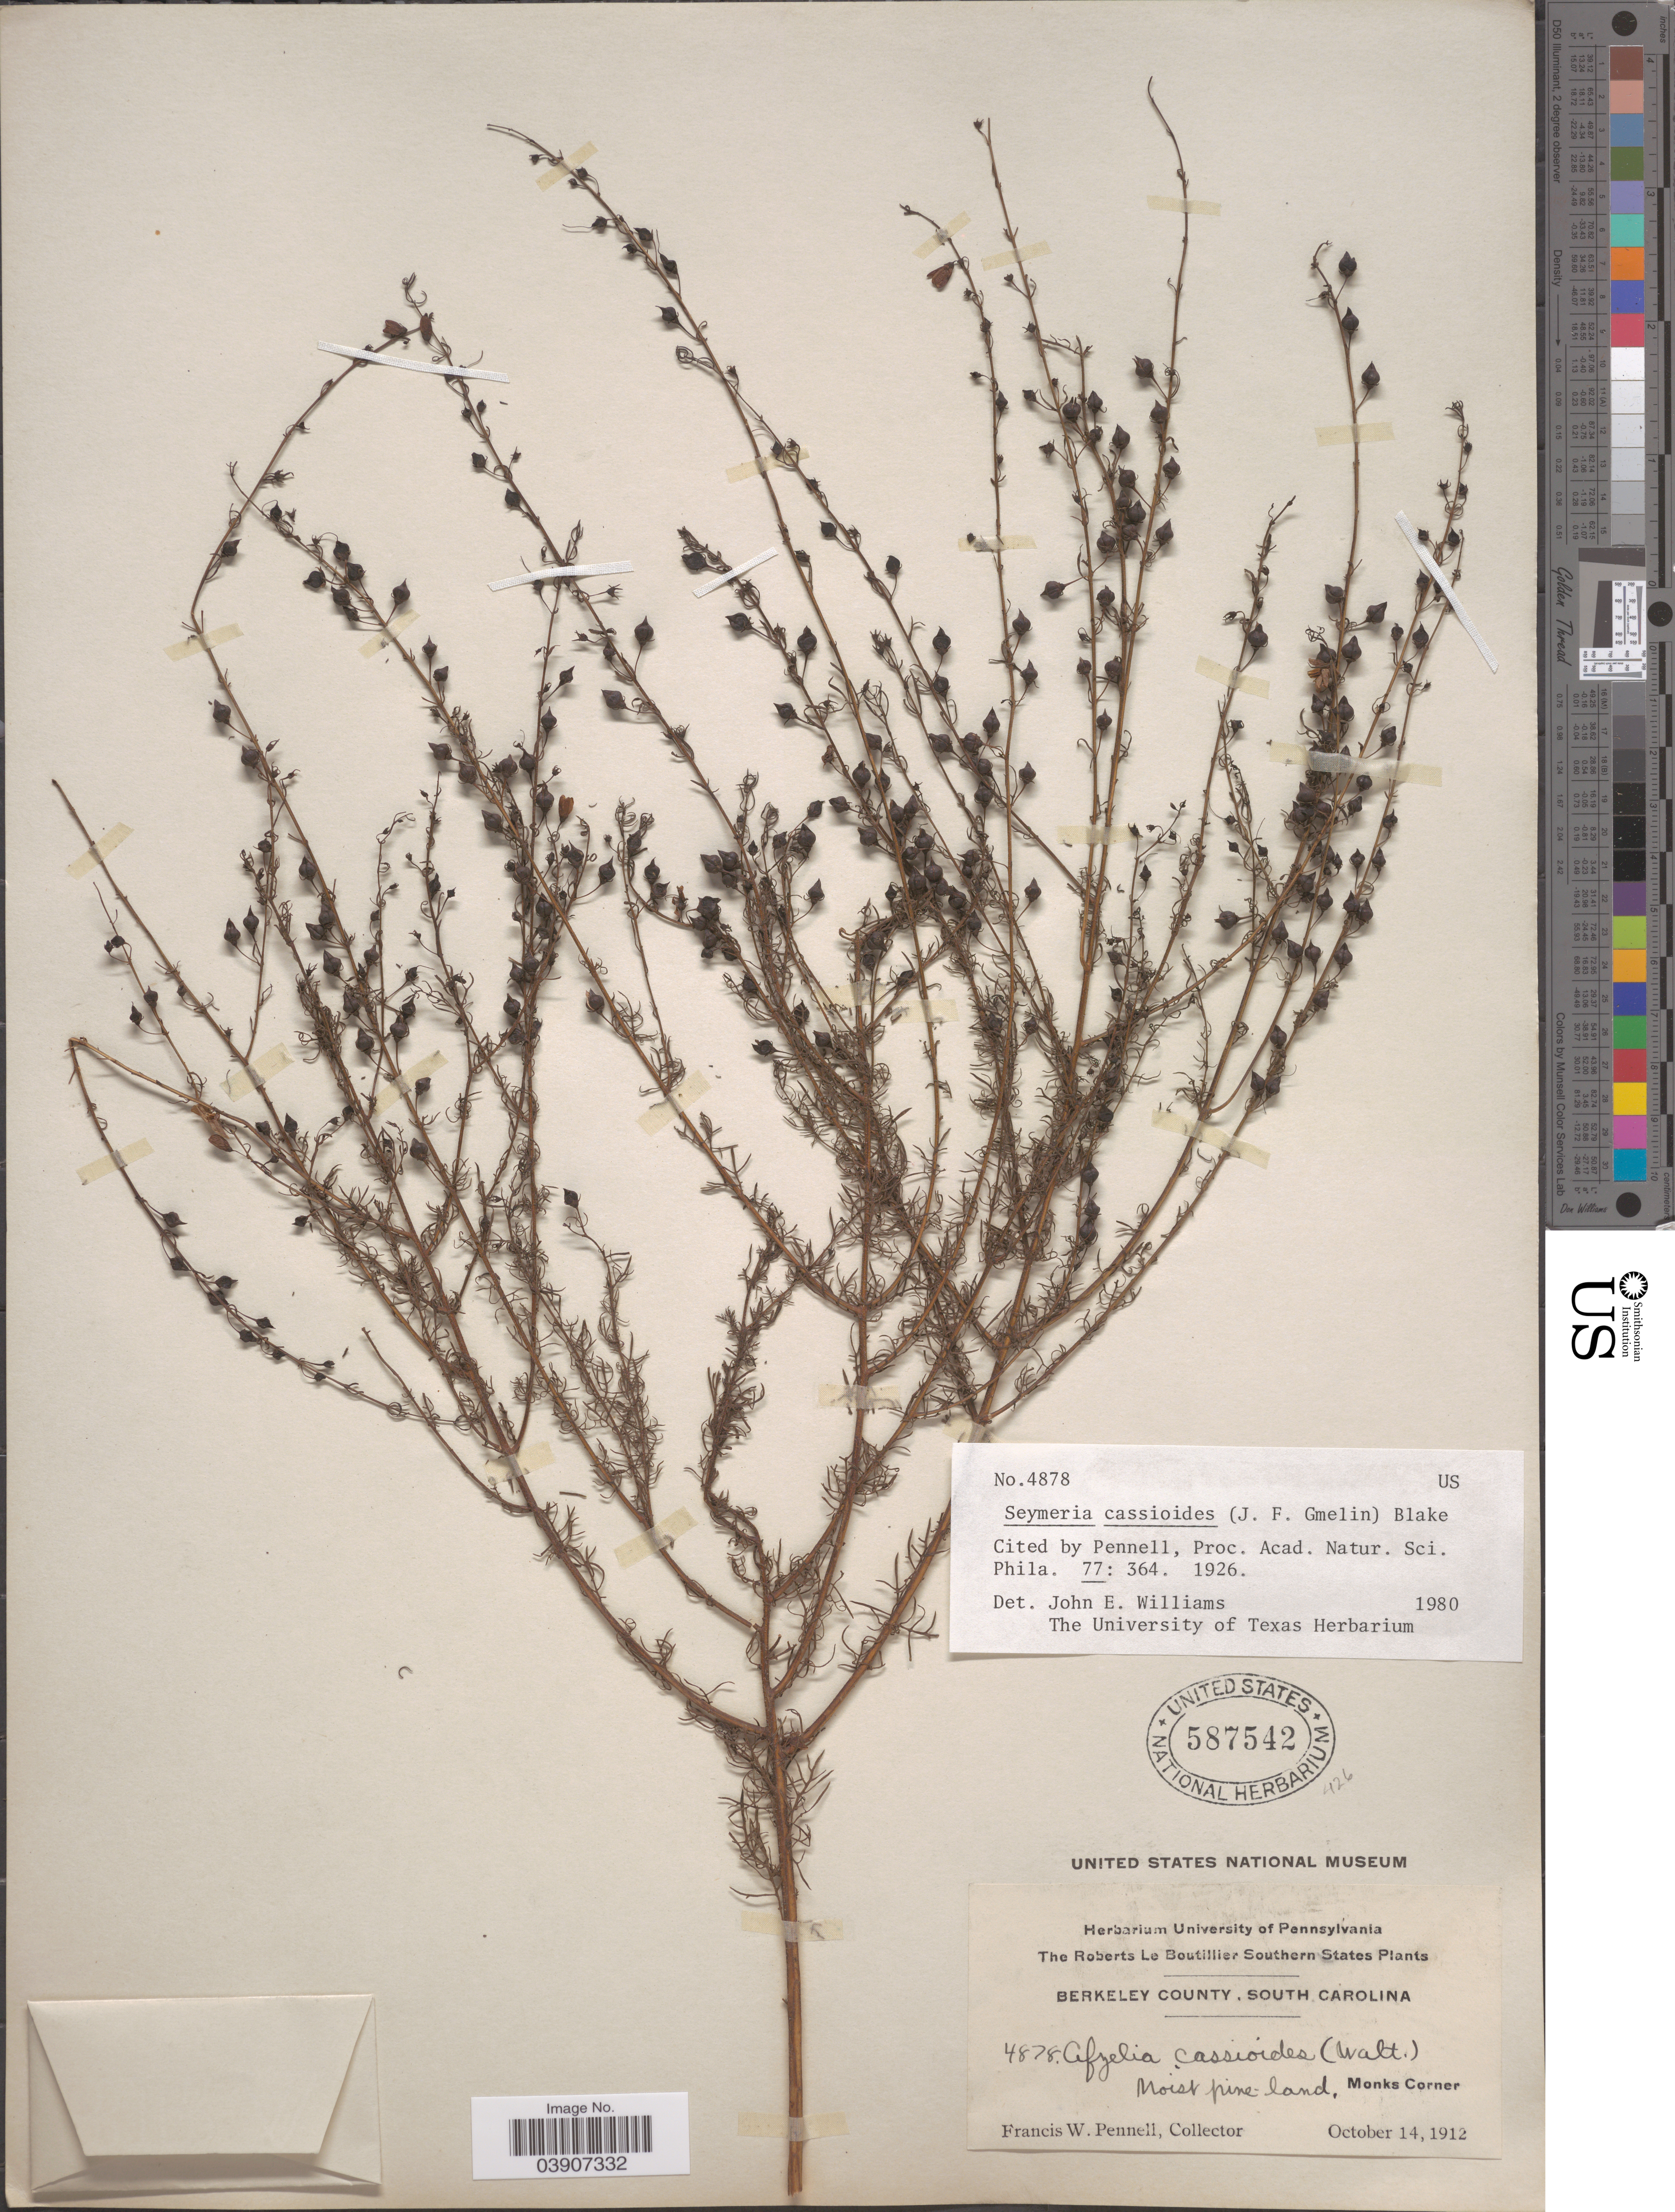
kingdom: Plantae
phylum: Tracheophyta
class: Magnoliopsida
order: Lamiales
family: Orobanchaceae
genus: Seymeria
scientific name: Seymeria cassioides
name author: (J.F. Gmel.) S.F. Blake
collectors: F. W. Pennell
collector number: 4878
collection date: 1912-10-14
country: United States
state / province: South Carolina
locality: Berkeley County. Monks Corner.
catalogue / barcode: US 587542